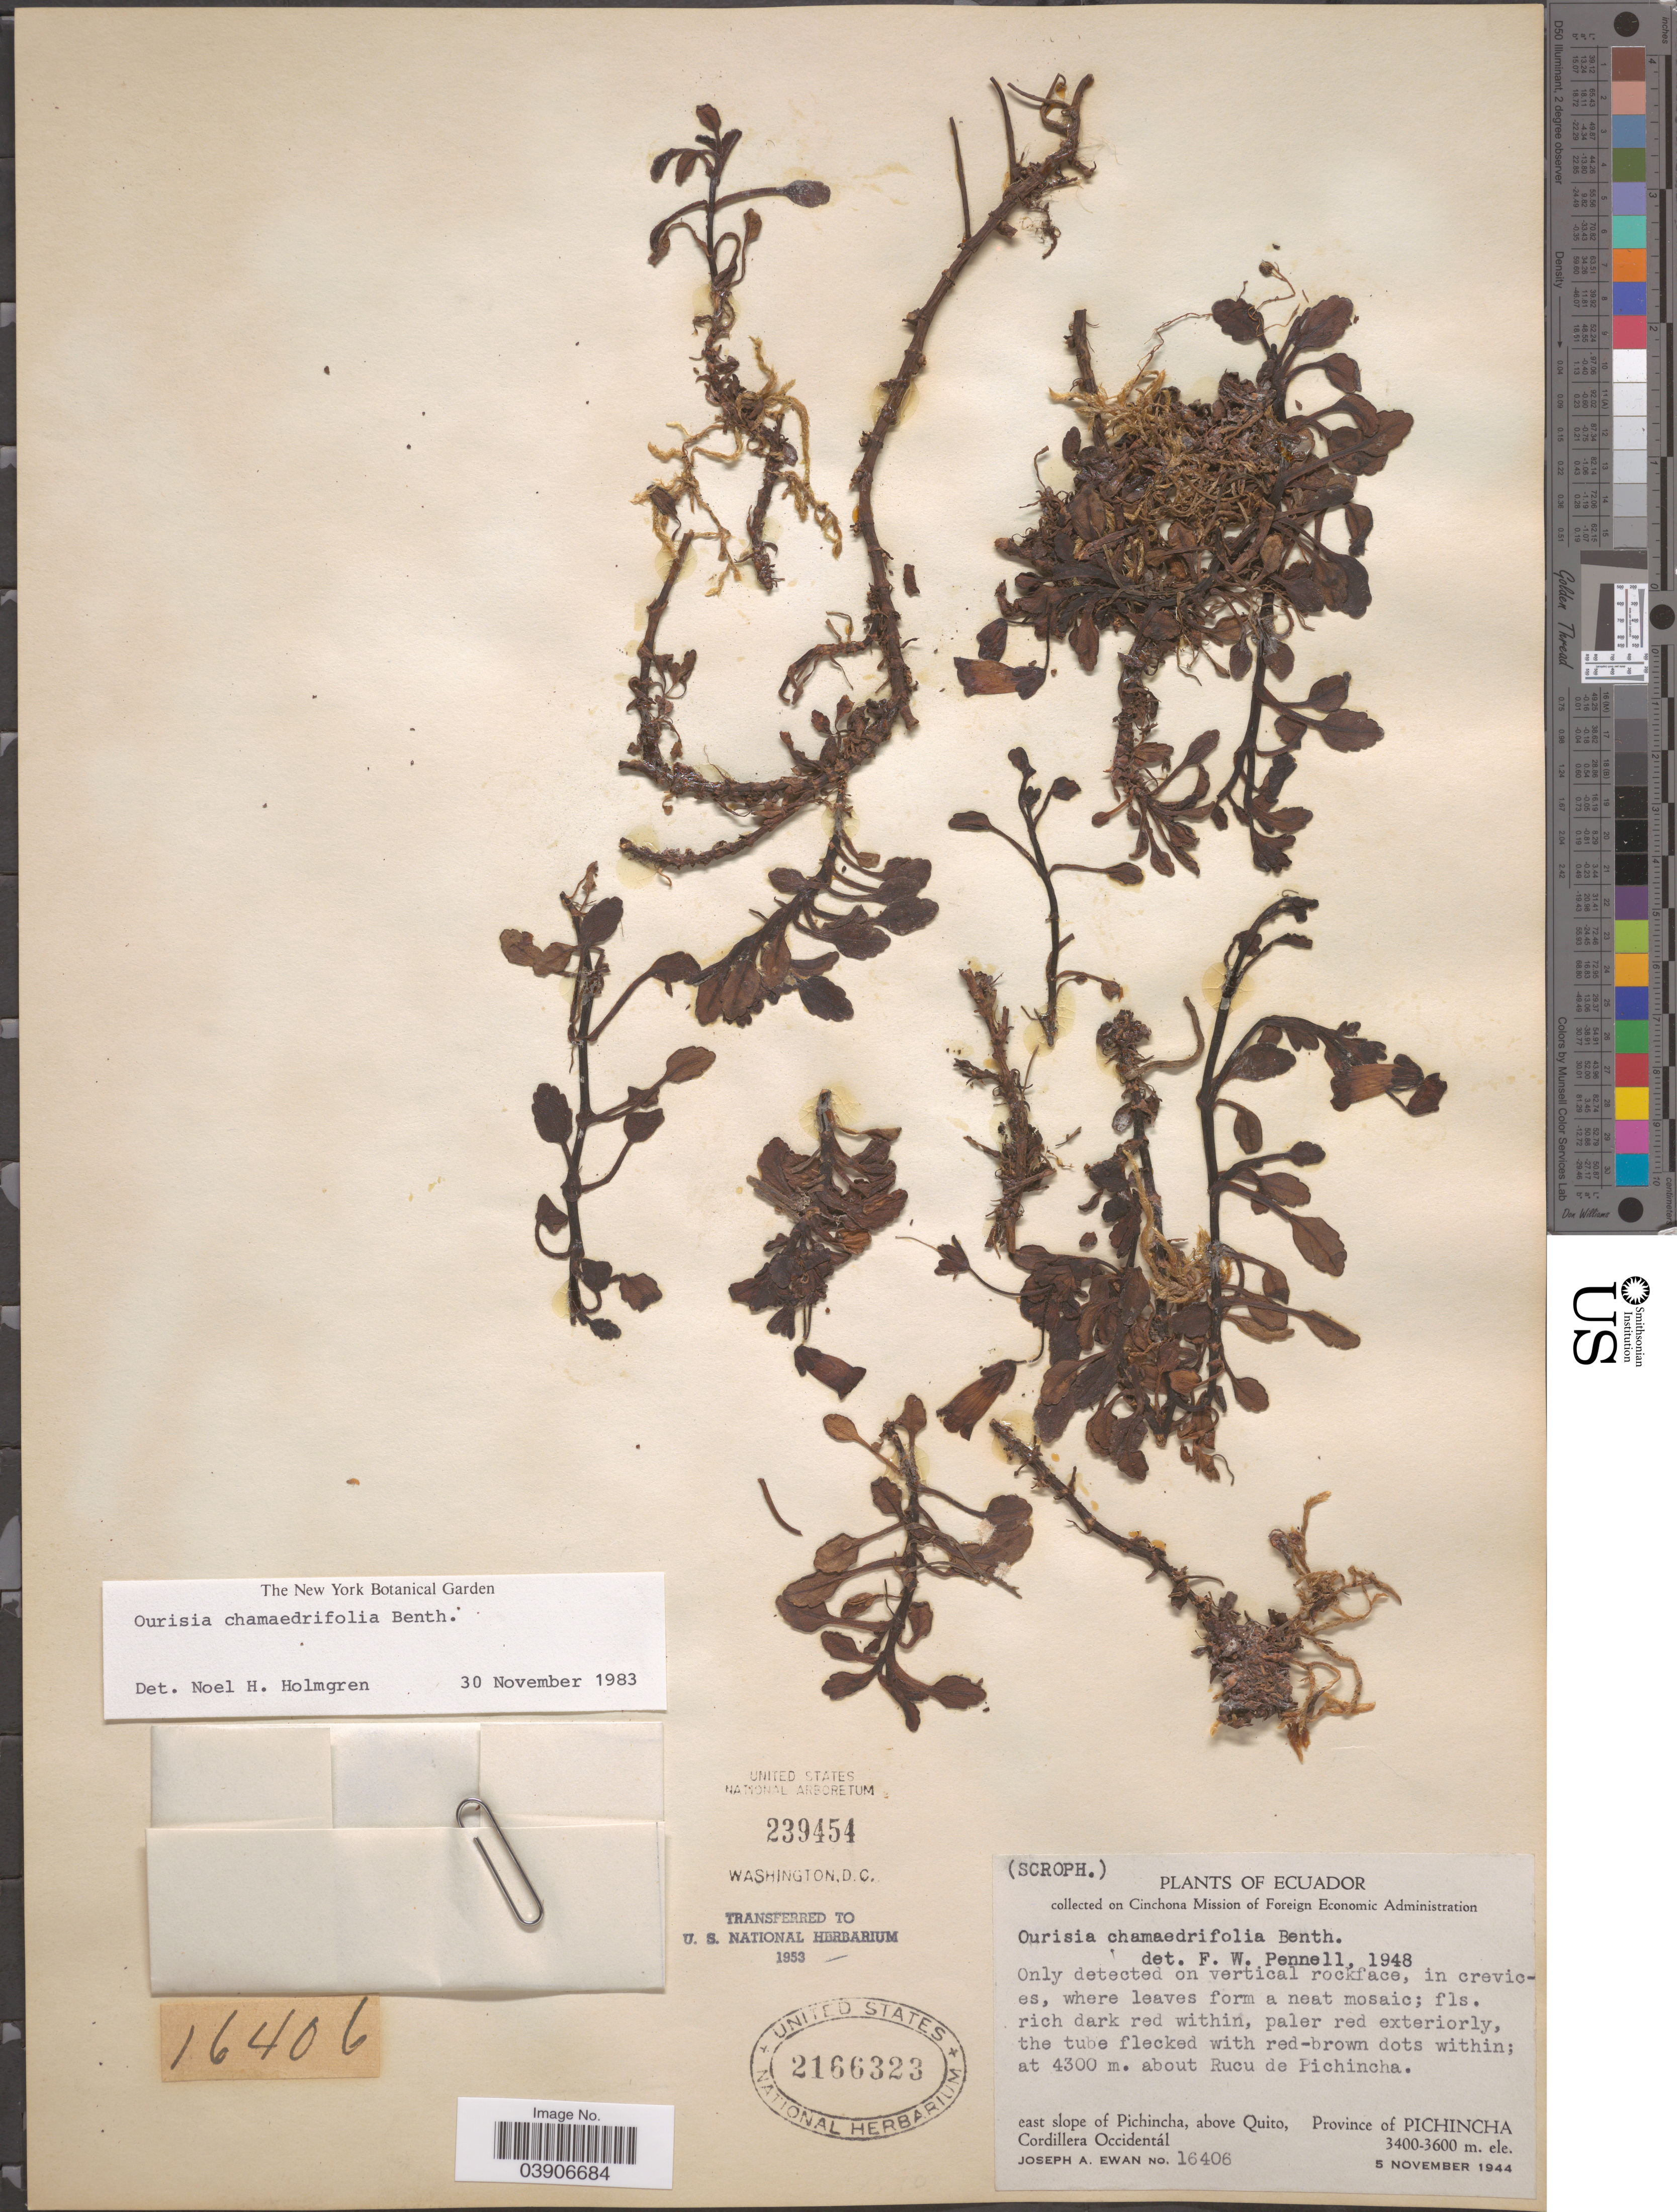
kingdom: Plantae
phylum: Tracheophyta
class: Magnoliopsida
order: Lamiales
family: Plantaginaceae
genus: Ourisia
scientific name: Ourisia chamaedrifolia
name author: Benth.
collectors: J. A. Ewan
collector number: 16406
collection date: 1944-11-05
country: Ecuador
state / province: Pichincha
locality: About Rucu de Pichincha. East slope of Pichincha, above Quito, Cordillera Occidentál.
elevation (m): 3400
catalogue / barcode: US 2166323